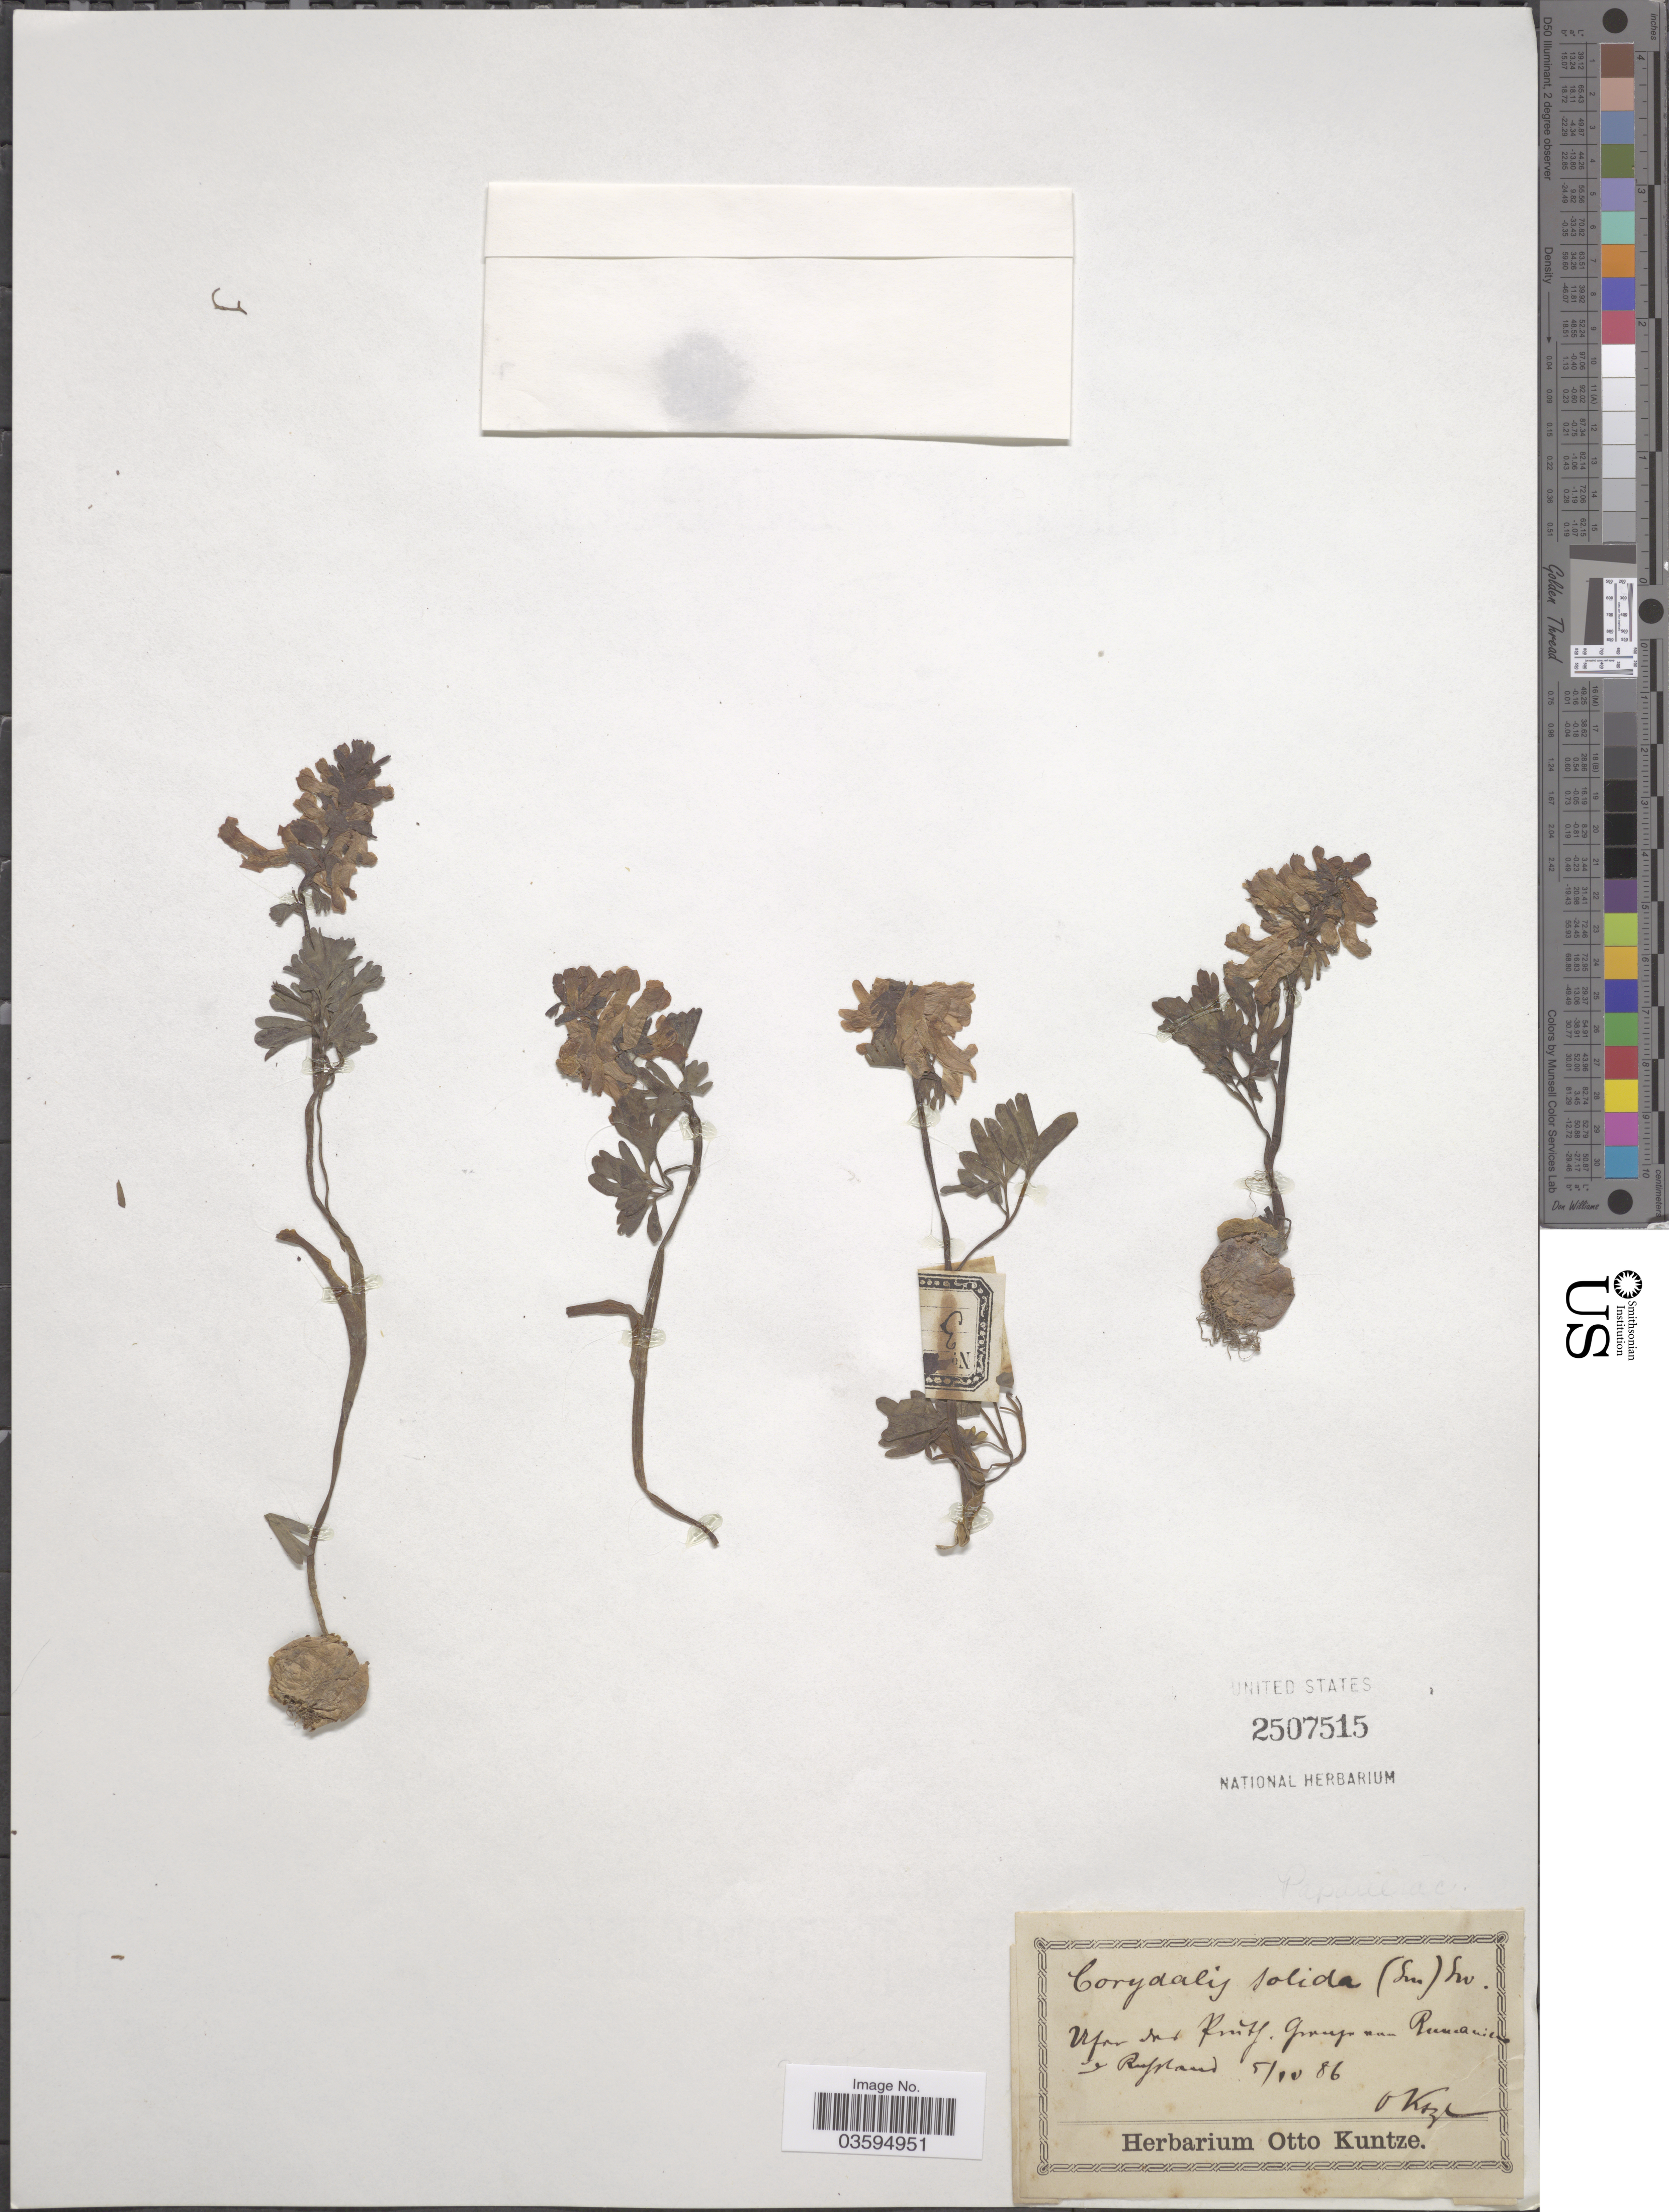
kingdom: Plantae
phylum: Tracheophyta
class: Magnoliopsida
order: Ranunculales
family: Papaveraceae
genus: Corydalis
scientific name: Corydalis solida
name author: (L.) Clairv.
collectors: C.E.O. Kuntze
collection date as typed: Transcribed d/m/y: 5/4/86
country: Romania/ Ukraine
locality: Ufer der Pruth. Grenze von Rumänien und Russland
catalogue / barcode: US 2507515